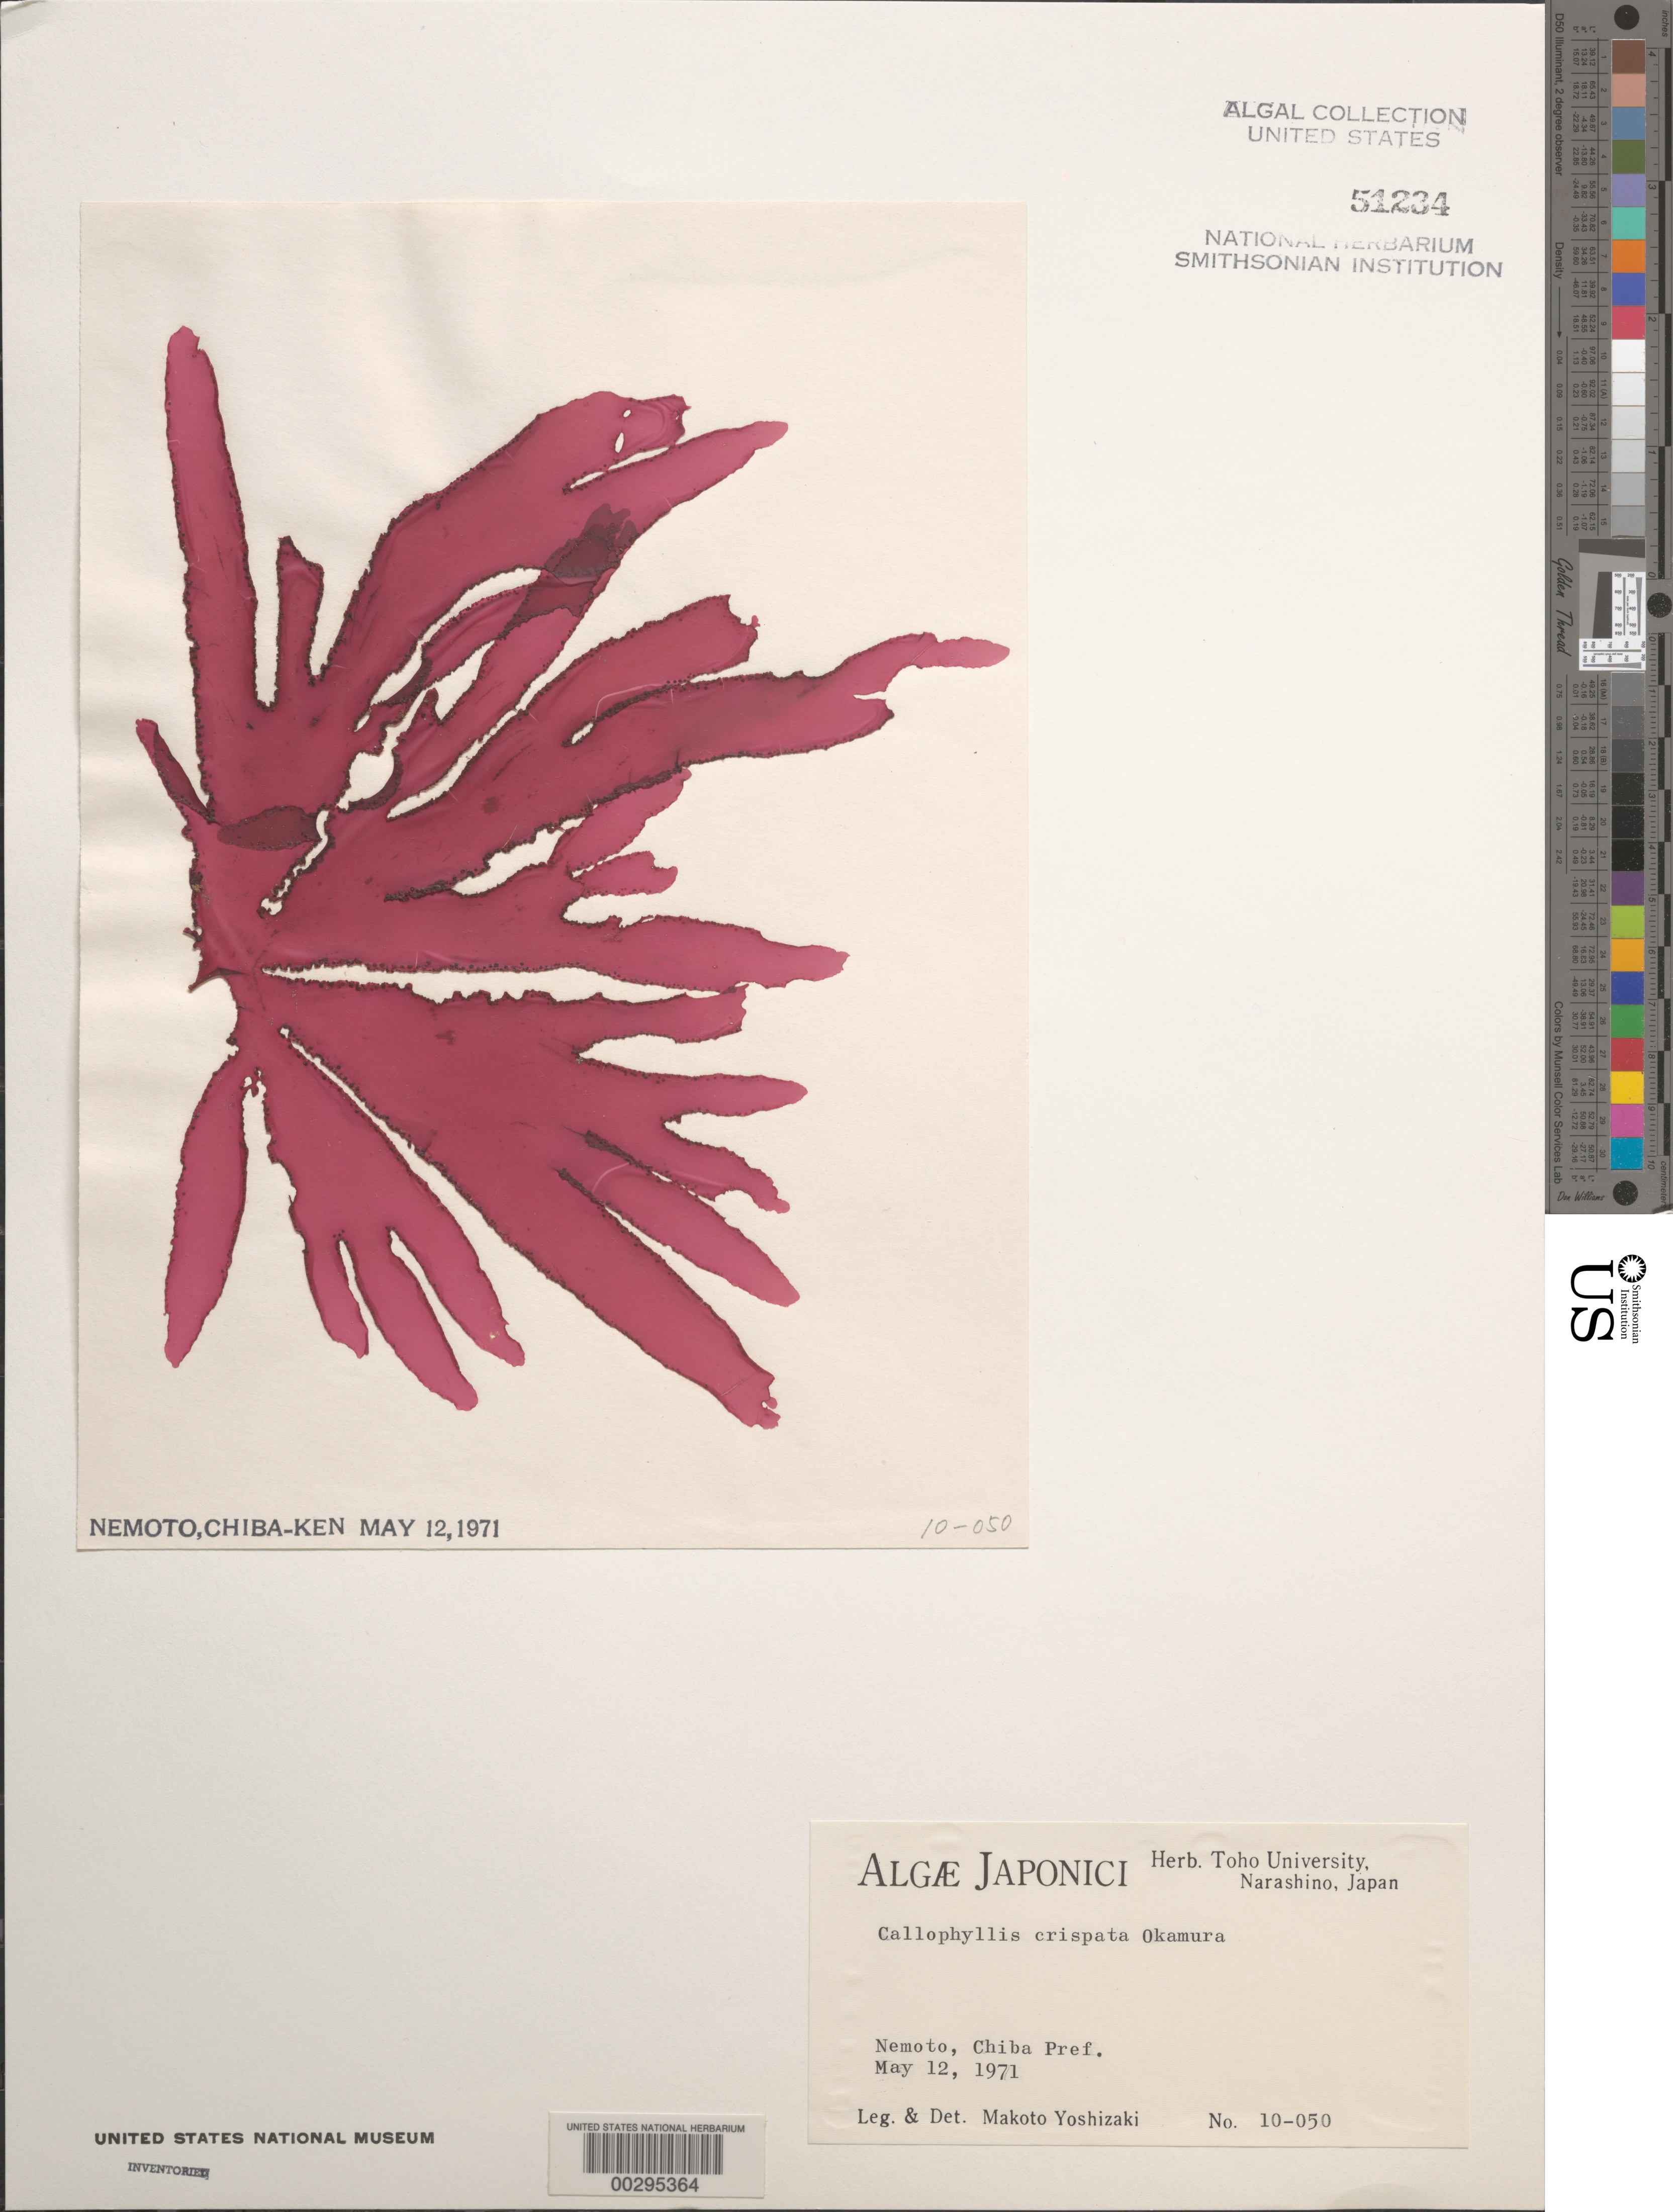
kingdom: Plantae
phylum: Rhodophyta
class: Florideophyceae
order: Gigartinales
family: Kallymeniaceae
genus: Callophyllis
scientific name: Callophyllis crispata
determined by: Yoshizaki, M.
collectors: M. Yoshizaki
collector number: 10-050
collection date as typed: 12 May 1971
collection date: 1971-05-12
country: Japan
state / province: Tiba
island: Honshu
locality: Nemoto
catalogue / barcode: US 51234